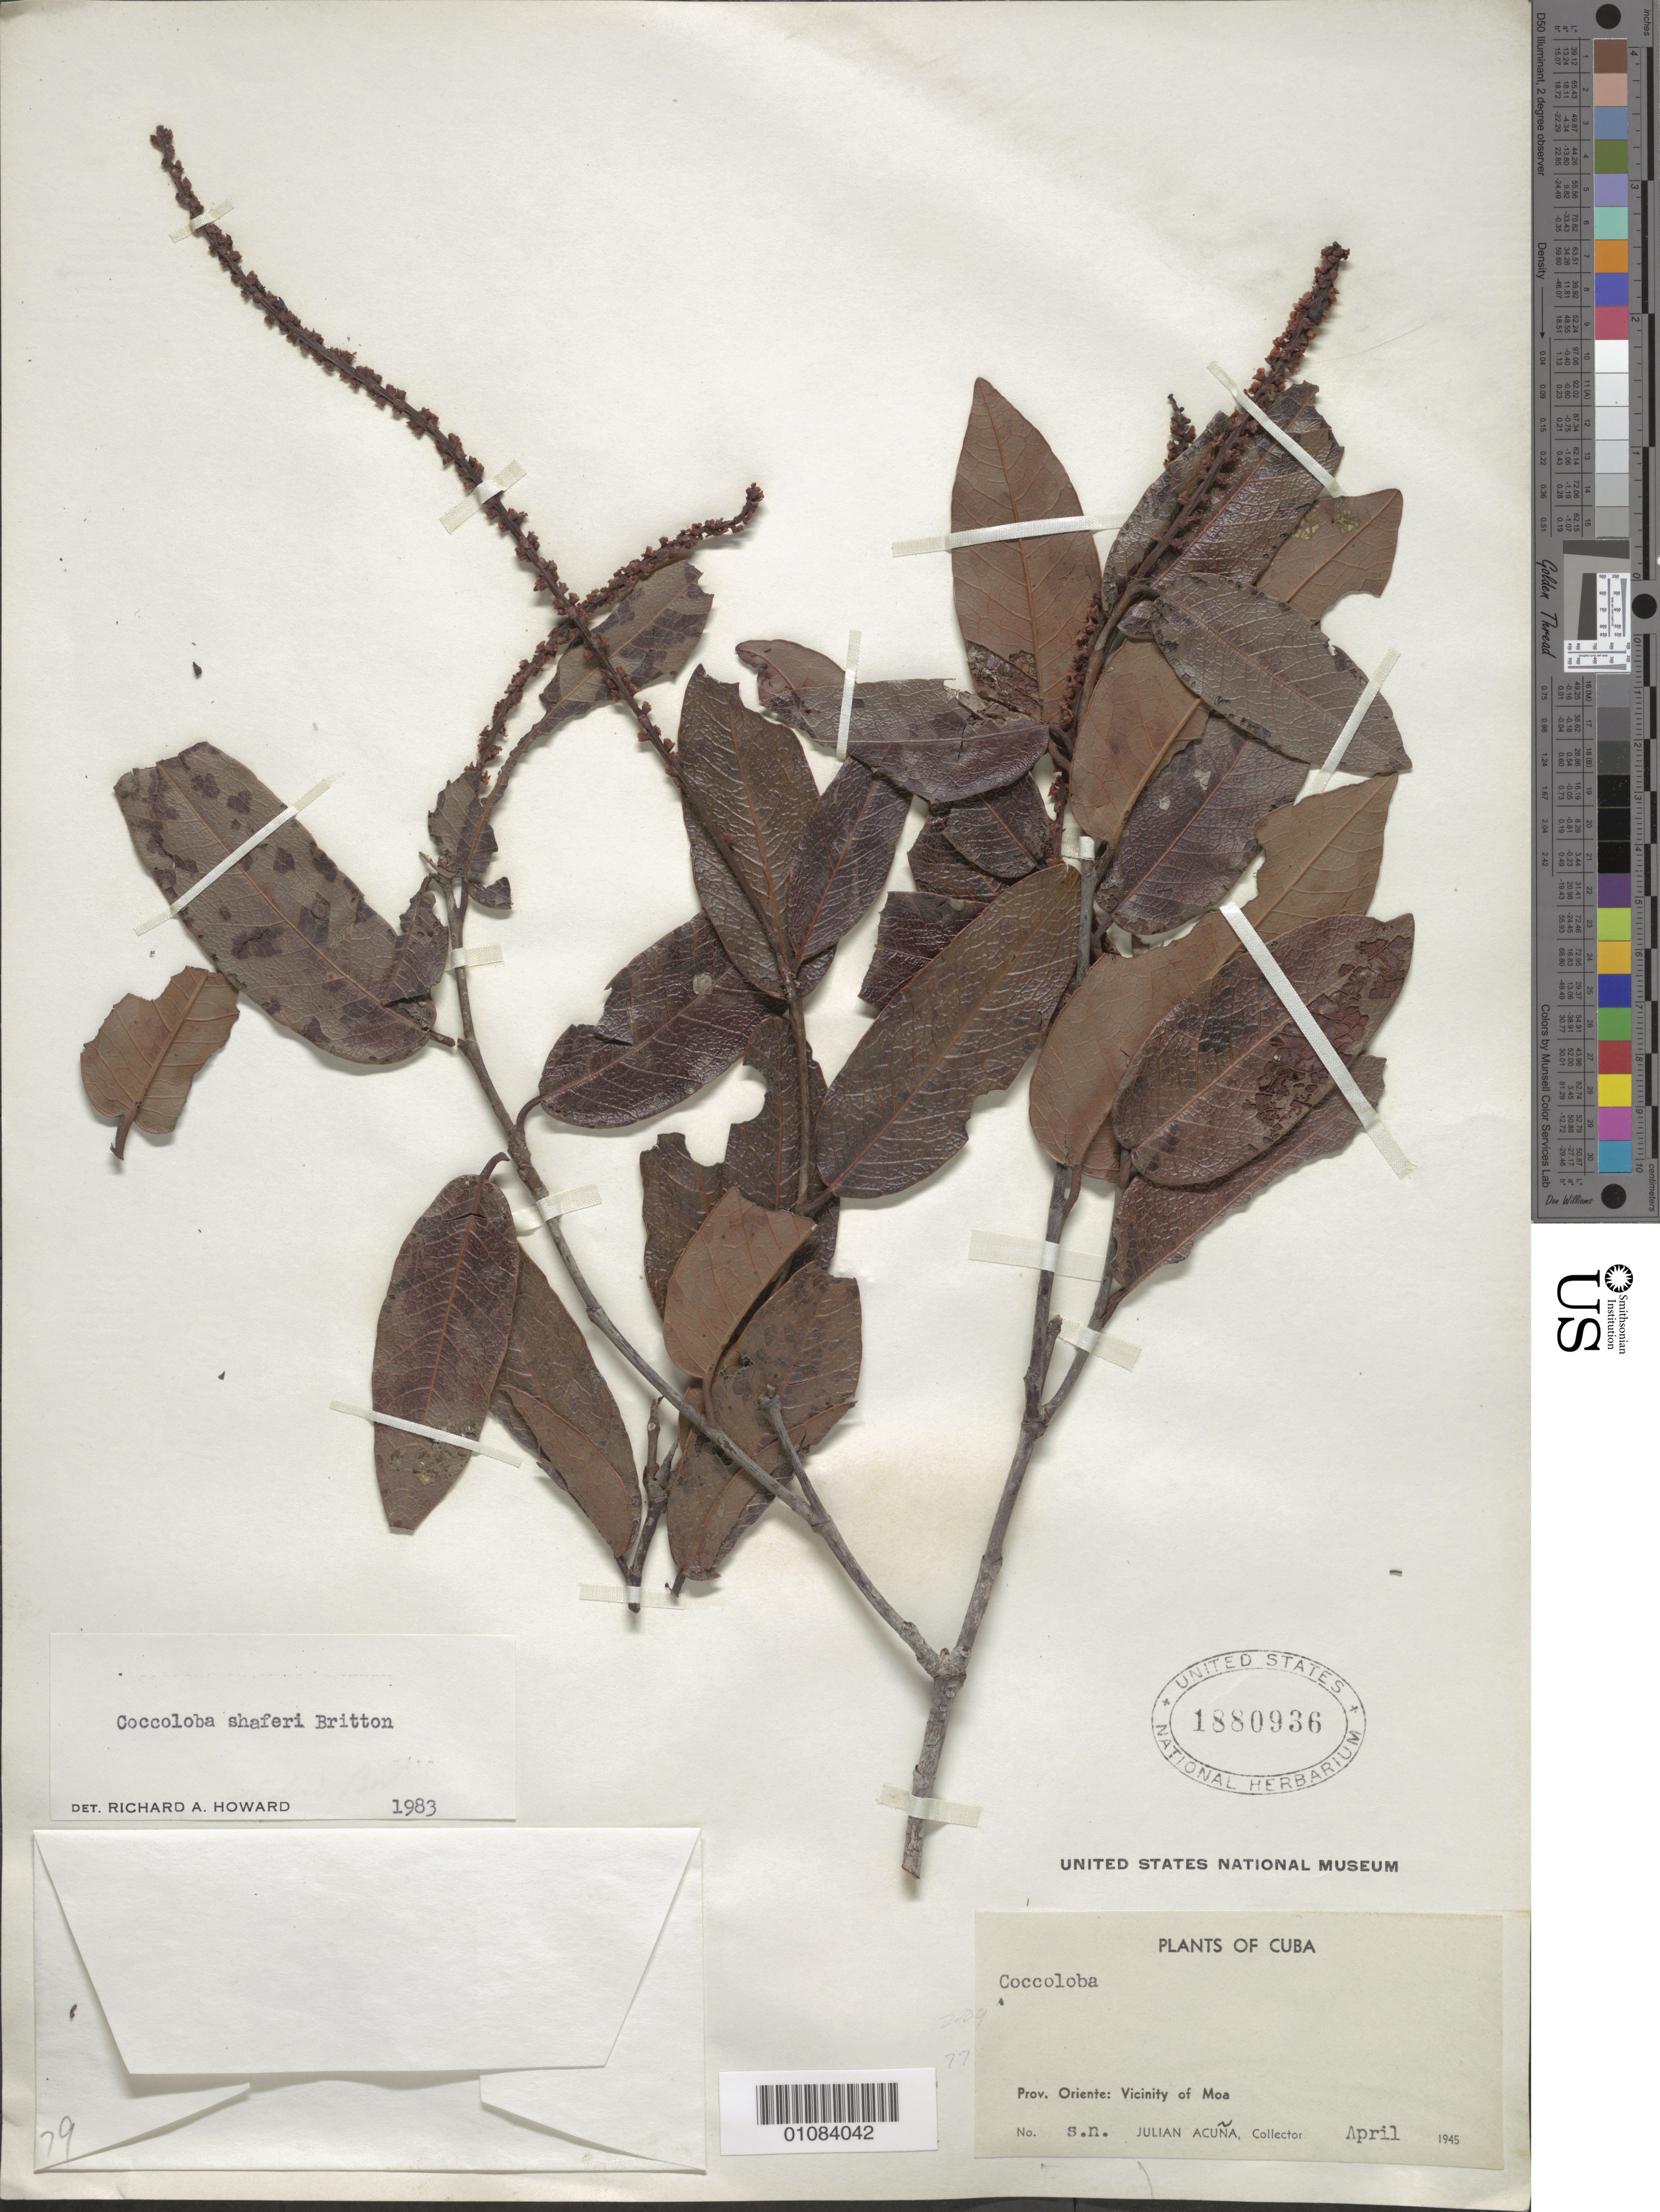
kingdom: Plantae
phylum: Tracheophyta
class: Magnoliopsida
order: Caryophyllales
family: Polygonaceae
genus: Coccoloba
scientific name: Coccoloba shaferi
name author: Britton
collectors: J. Acuña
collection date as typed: Apr 1945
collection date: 1945-04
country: Cuba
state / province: Holguín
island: Cuba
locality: Oriente: Vicinity of Moa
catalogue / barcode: US 1880936